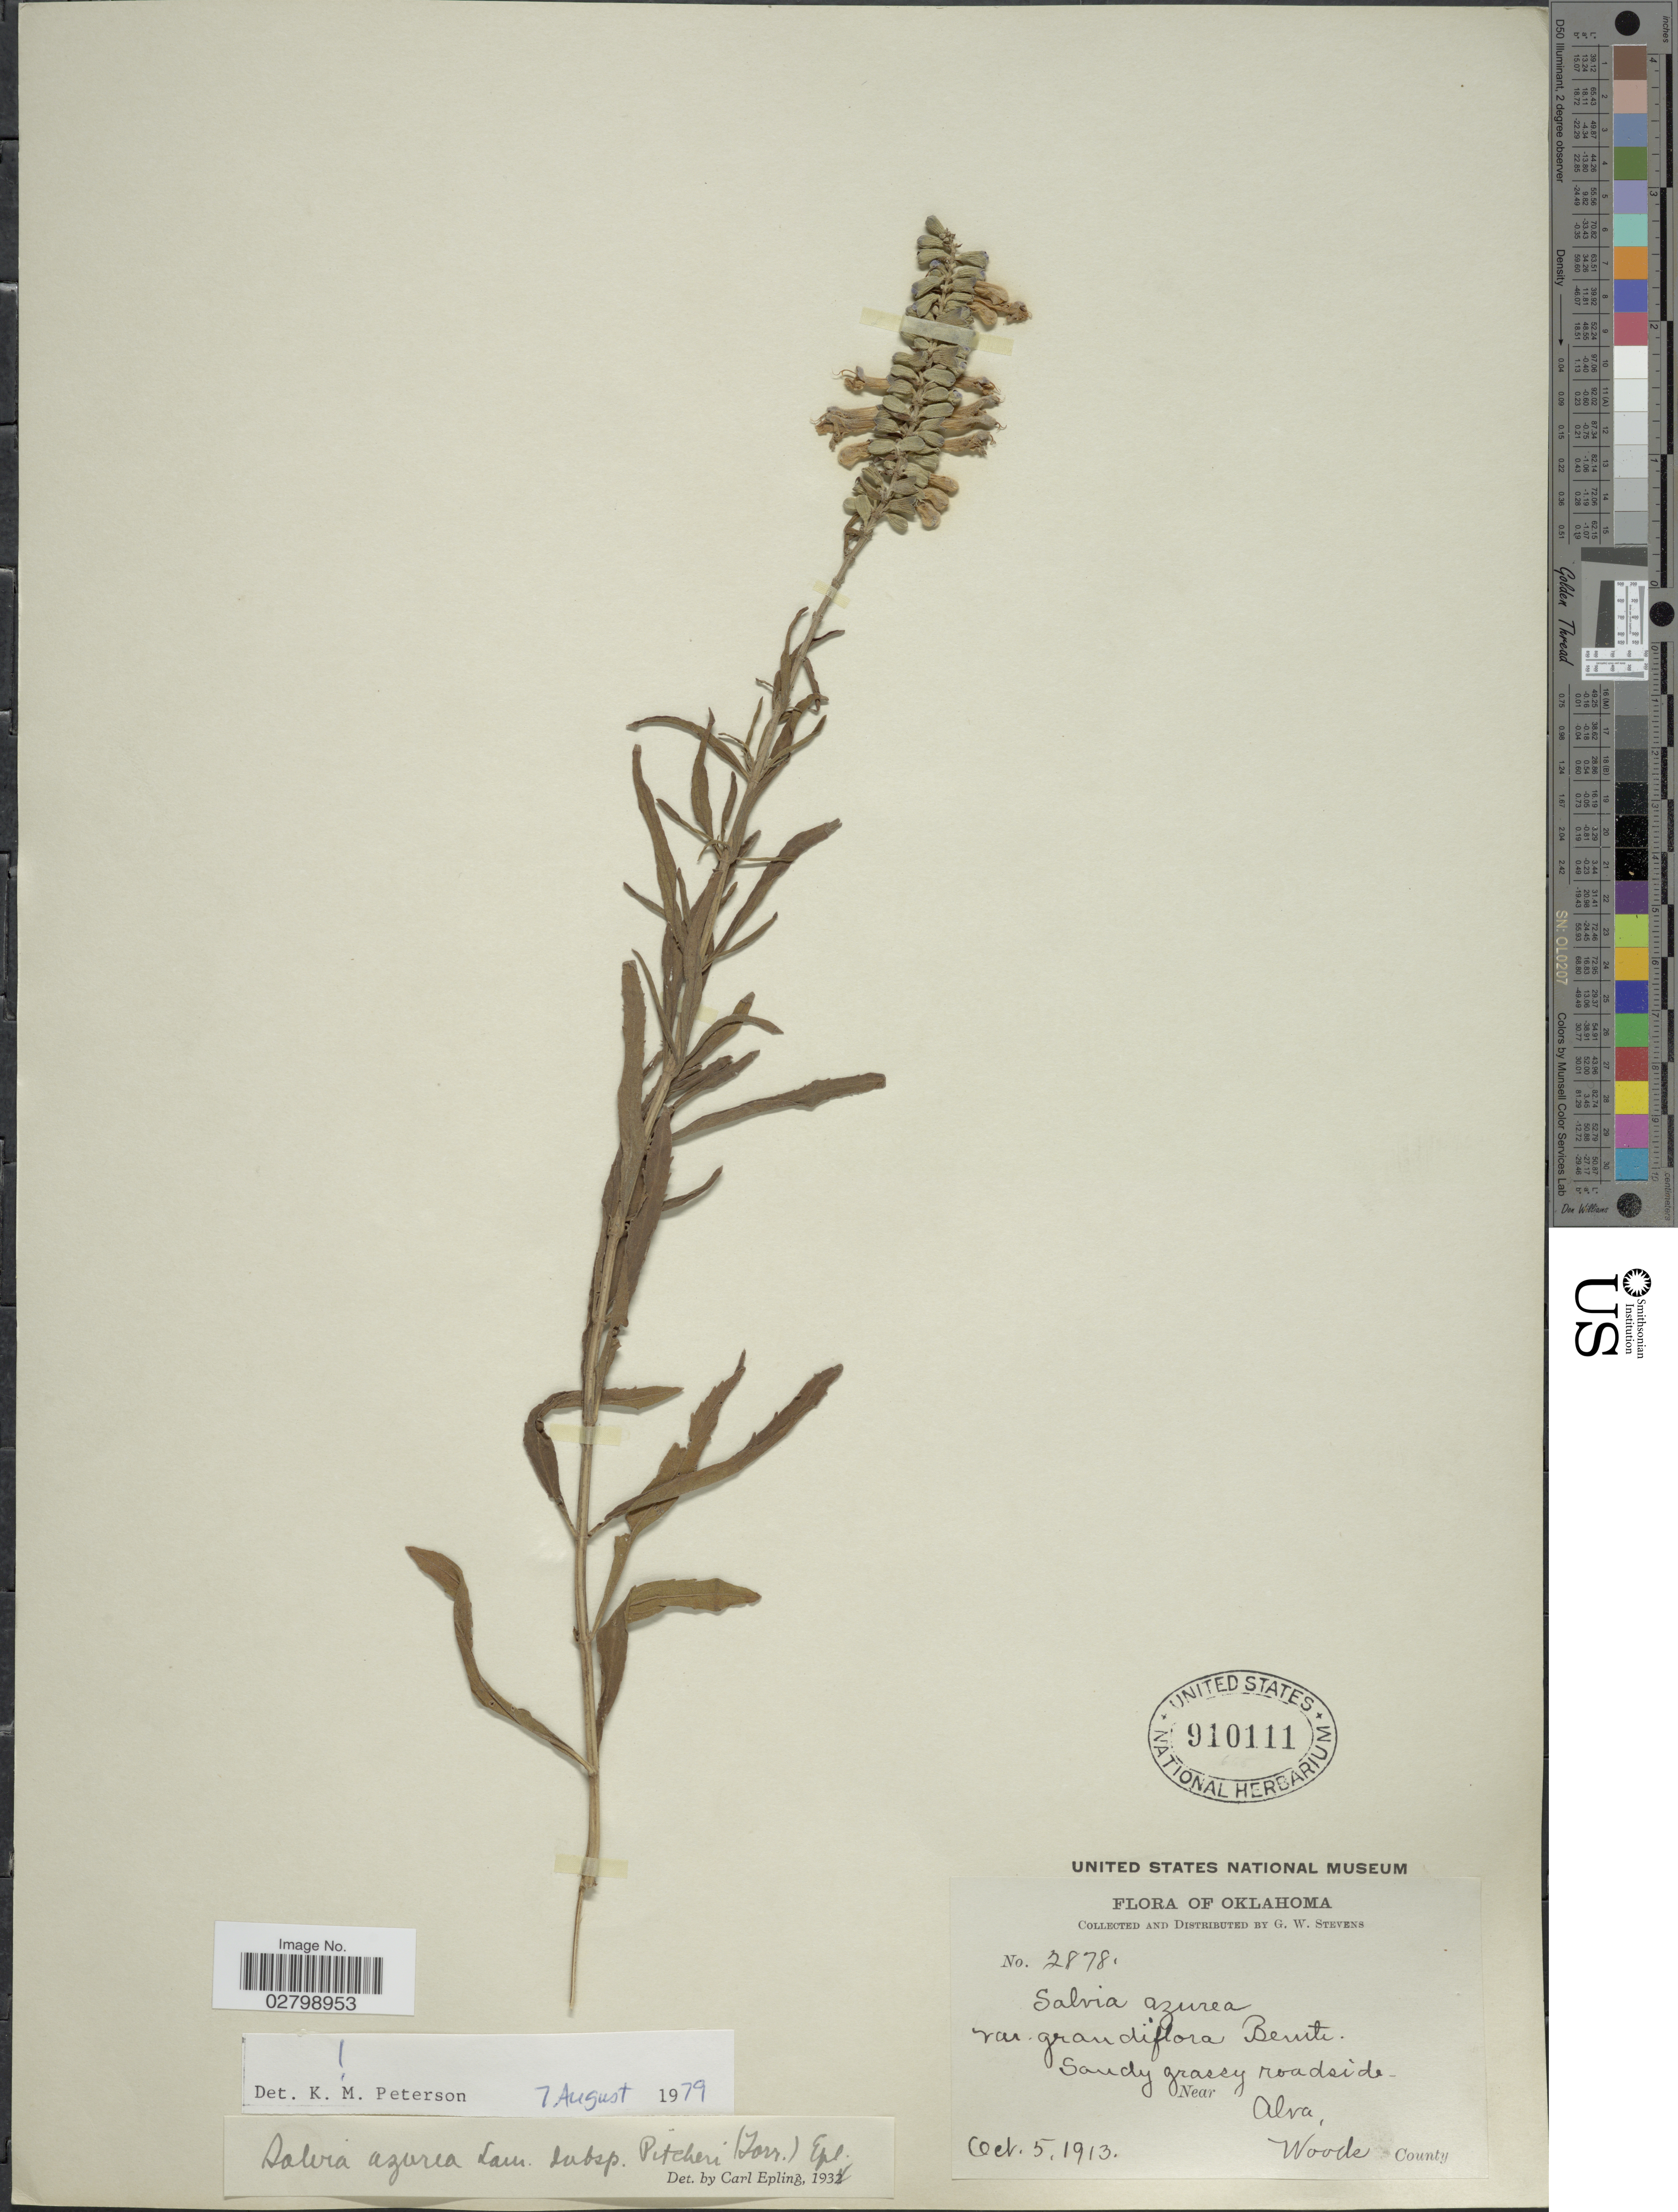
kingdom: Plantae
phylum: Tracheophyta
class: Magnoliopsida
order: Lamiales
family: Lamiaceae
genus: Salvia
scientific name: Salvia azurea subsp. pitcheri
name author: Michx. ex Lam.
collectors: G. W. Stevens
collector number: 2878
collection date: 1913-10-05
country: United States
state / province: Oklahoma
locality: Near Alva, Woods County.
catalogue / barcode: US 910111